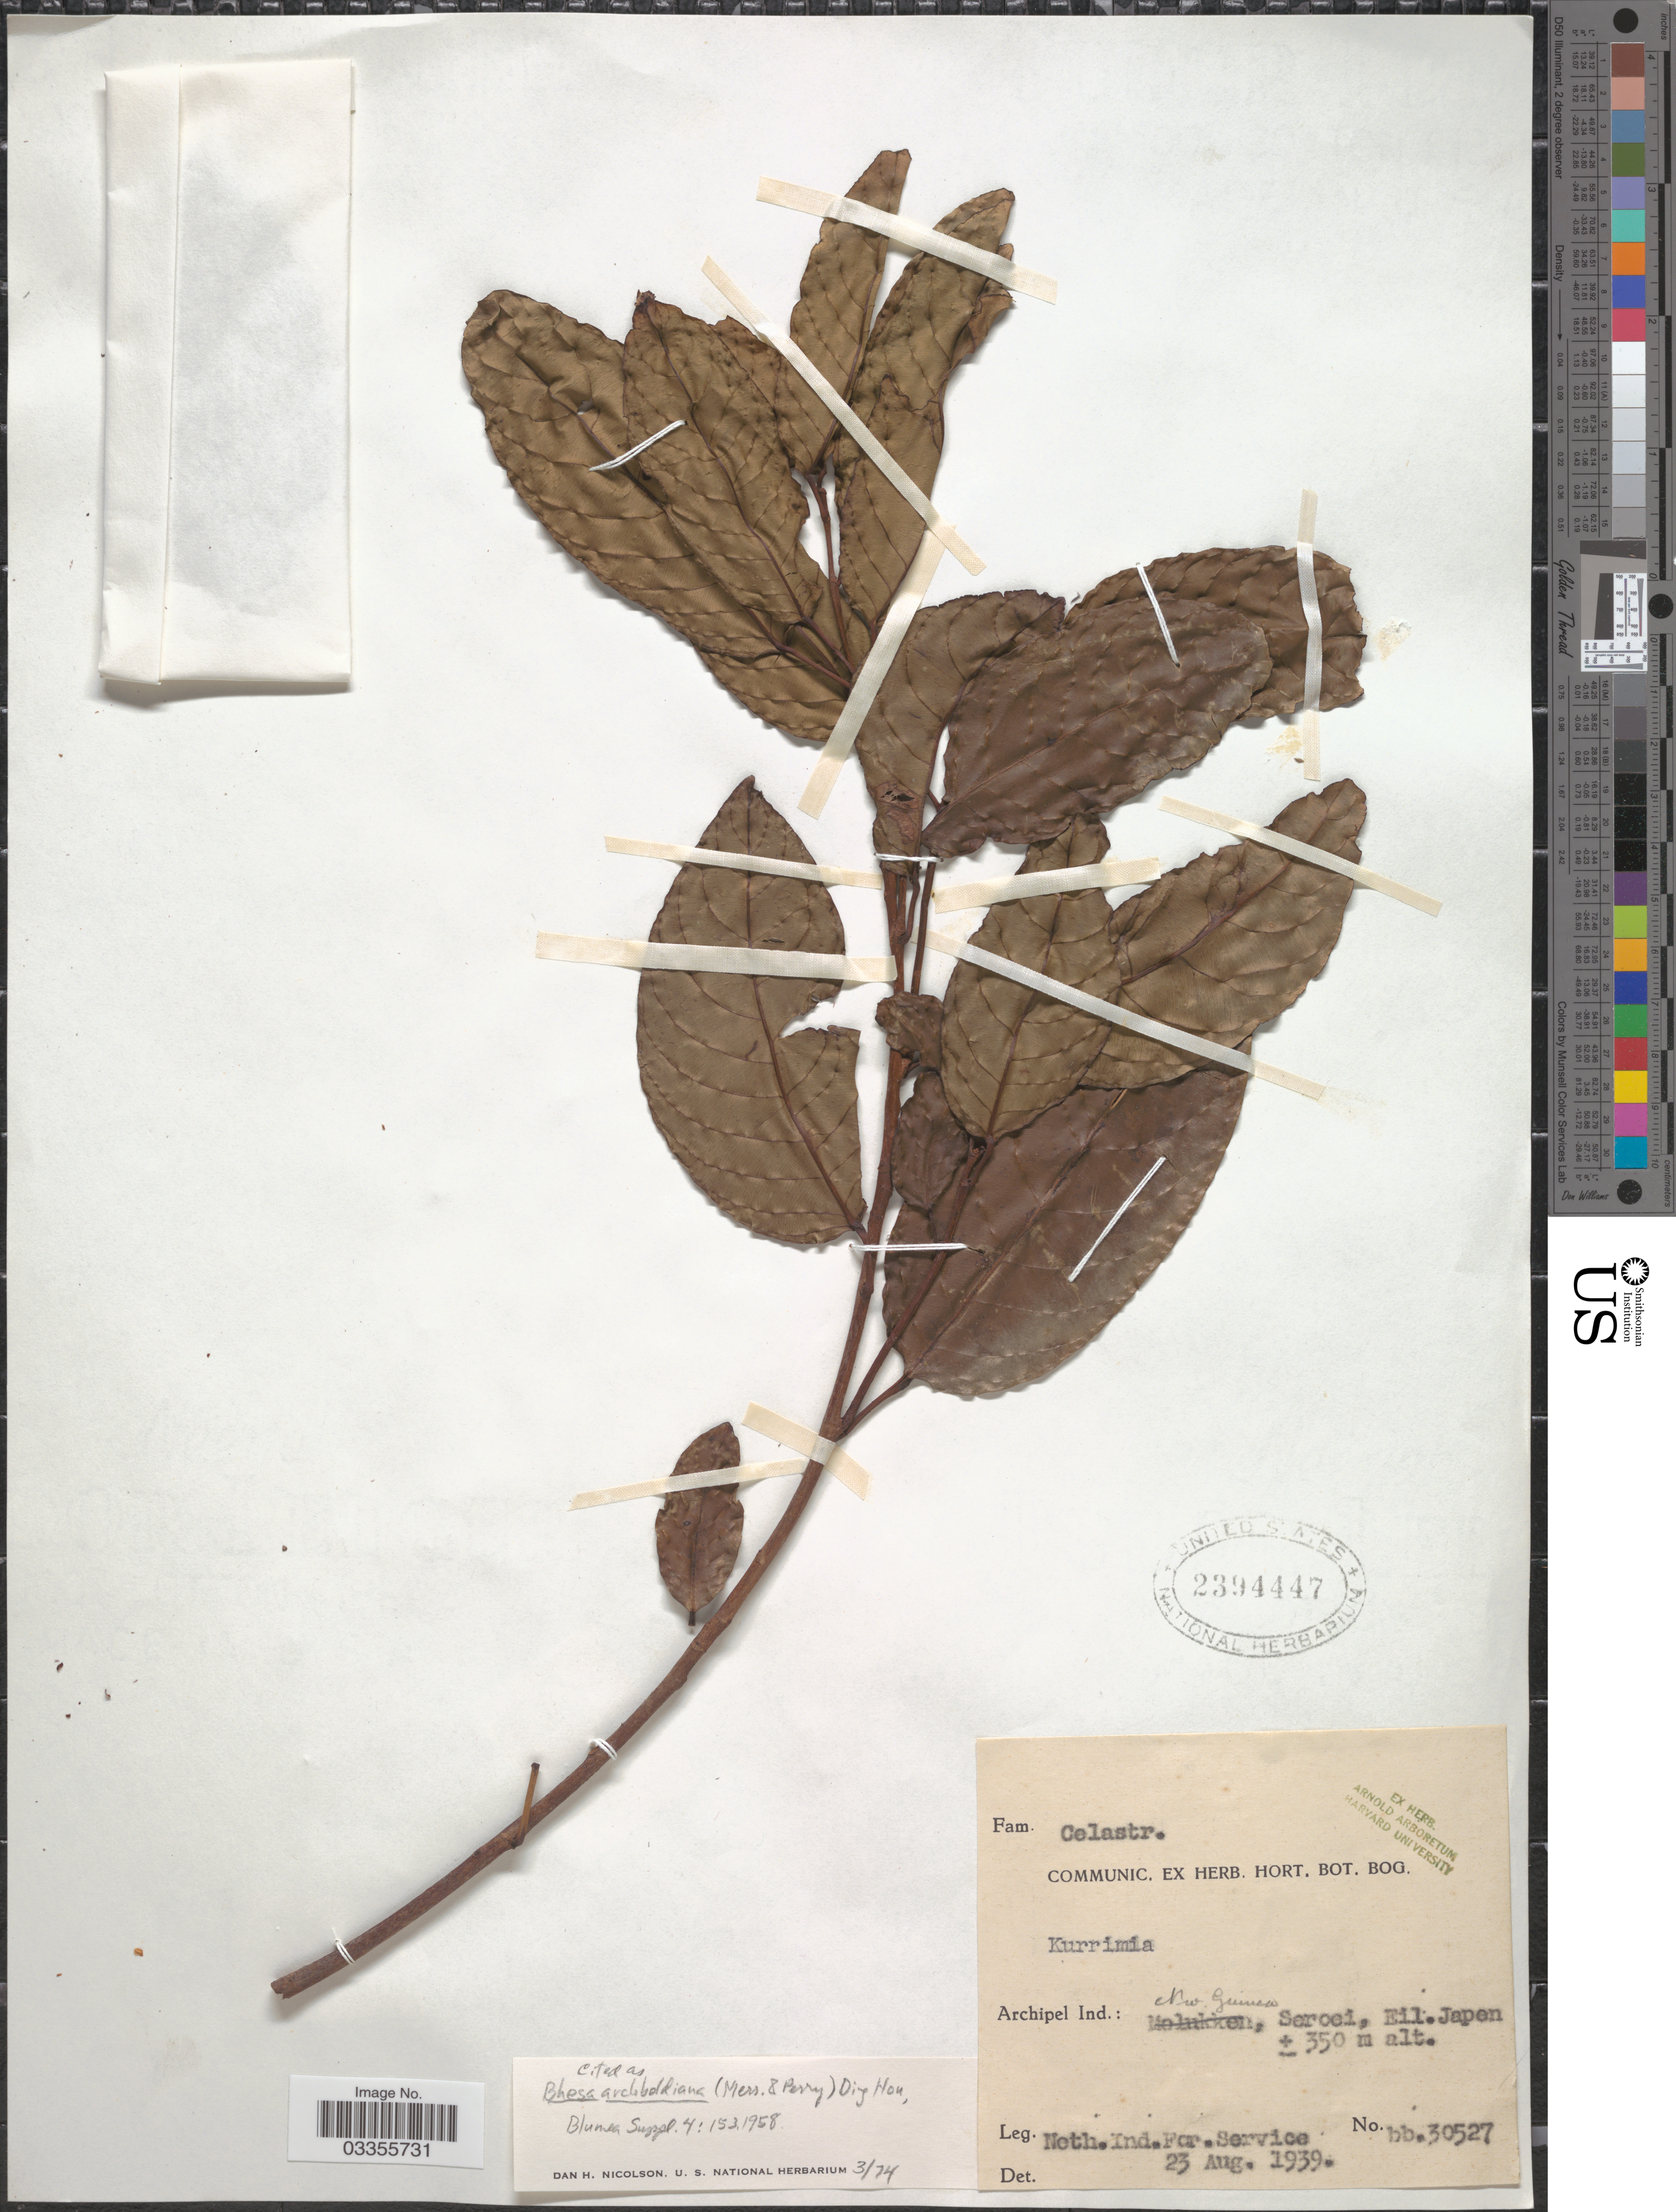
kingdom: Plantae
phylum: Tracheophyta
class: Magnoliopsida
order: Malpighiales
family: Centroplacaceae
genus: Bhesa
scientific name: Bhesa archboldiana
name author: Ding Hou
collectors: Neth. Ind. For. Service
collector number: bb.30527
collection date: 1939-08-23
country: Indonesia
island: New Guinea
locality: Archipel Ind.: New Guinea, Saroei, Eil.Japen.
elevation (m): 350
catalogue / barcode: US 2394447